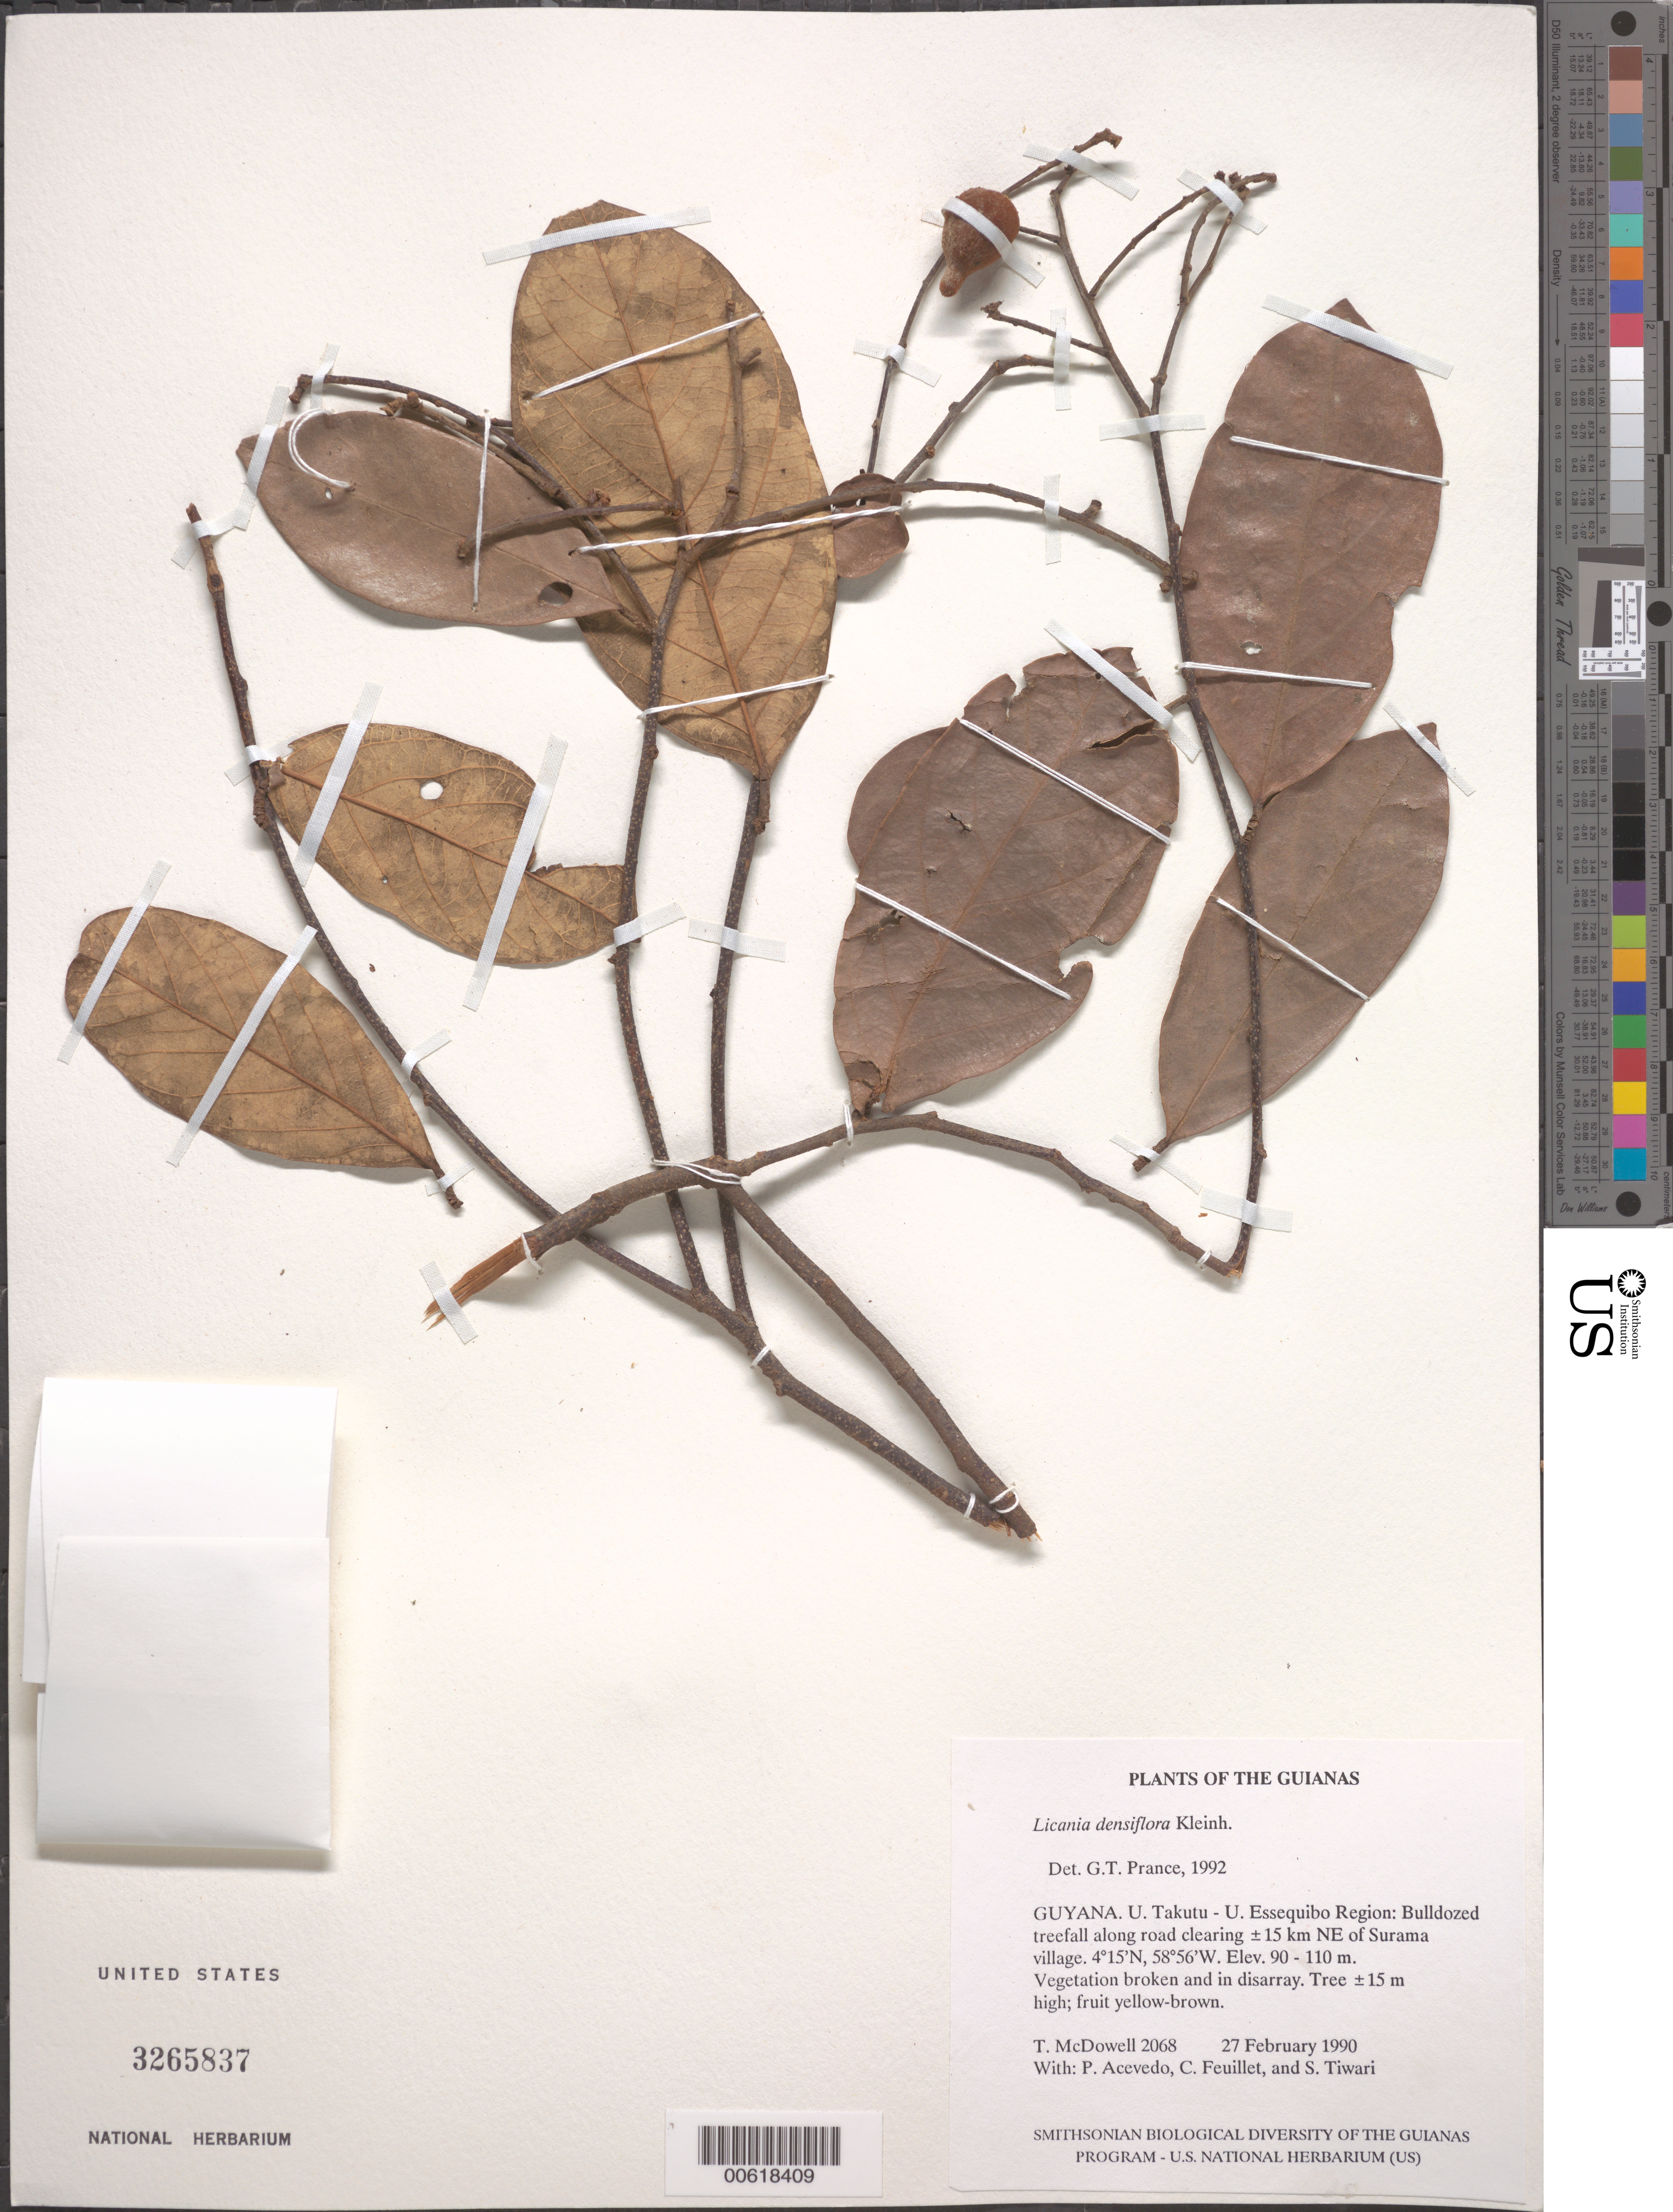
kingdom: Plantae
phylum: Tracheophyta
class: Magnoliopsida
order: Malpighiales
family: Chrysobalanaceae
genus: Licania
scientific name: Licania densiflora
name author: Kleinh.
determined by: Prance, G. T.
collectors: T. McDowell, P. Acevedo-Rodr., C. Feuillet & S. Tiwari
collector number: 2068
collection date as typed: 27 February 1990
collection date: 1990-02-27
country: Guyana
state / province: Potaro-Siparuni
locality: Along Paranapanema road clearing ±15 km NE of Surama village. Iwokrama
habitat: Bulldozed treefall. Vegetation broken and in disarray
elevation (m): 90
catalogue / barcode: US 3265837